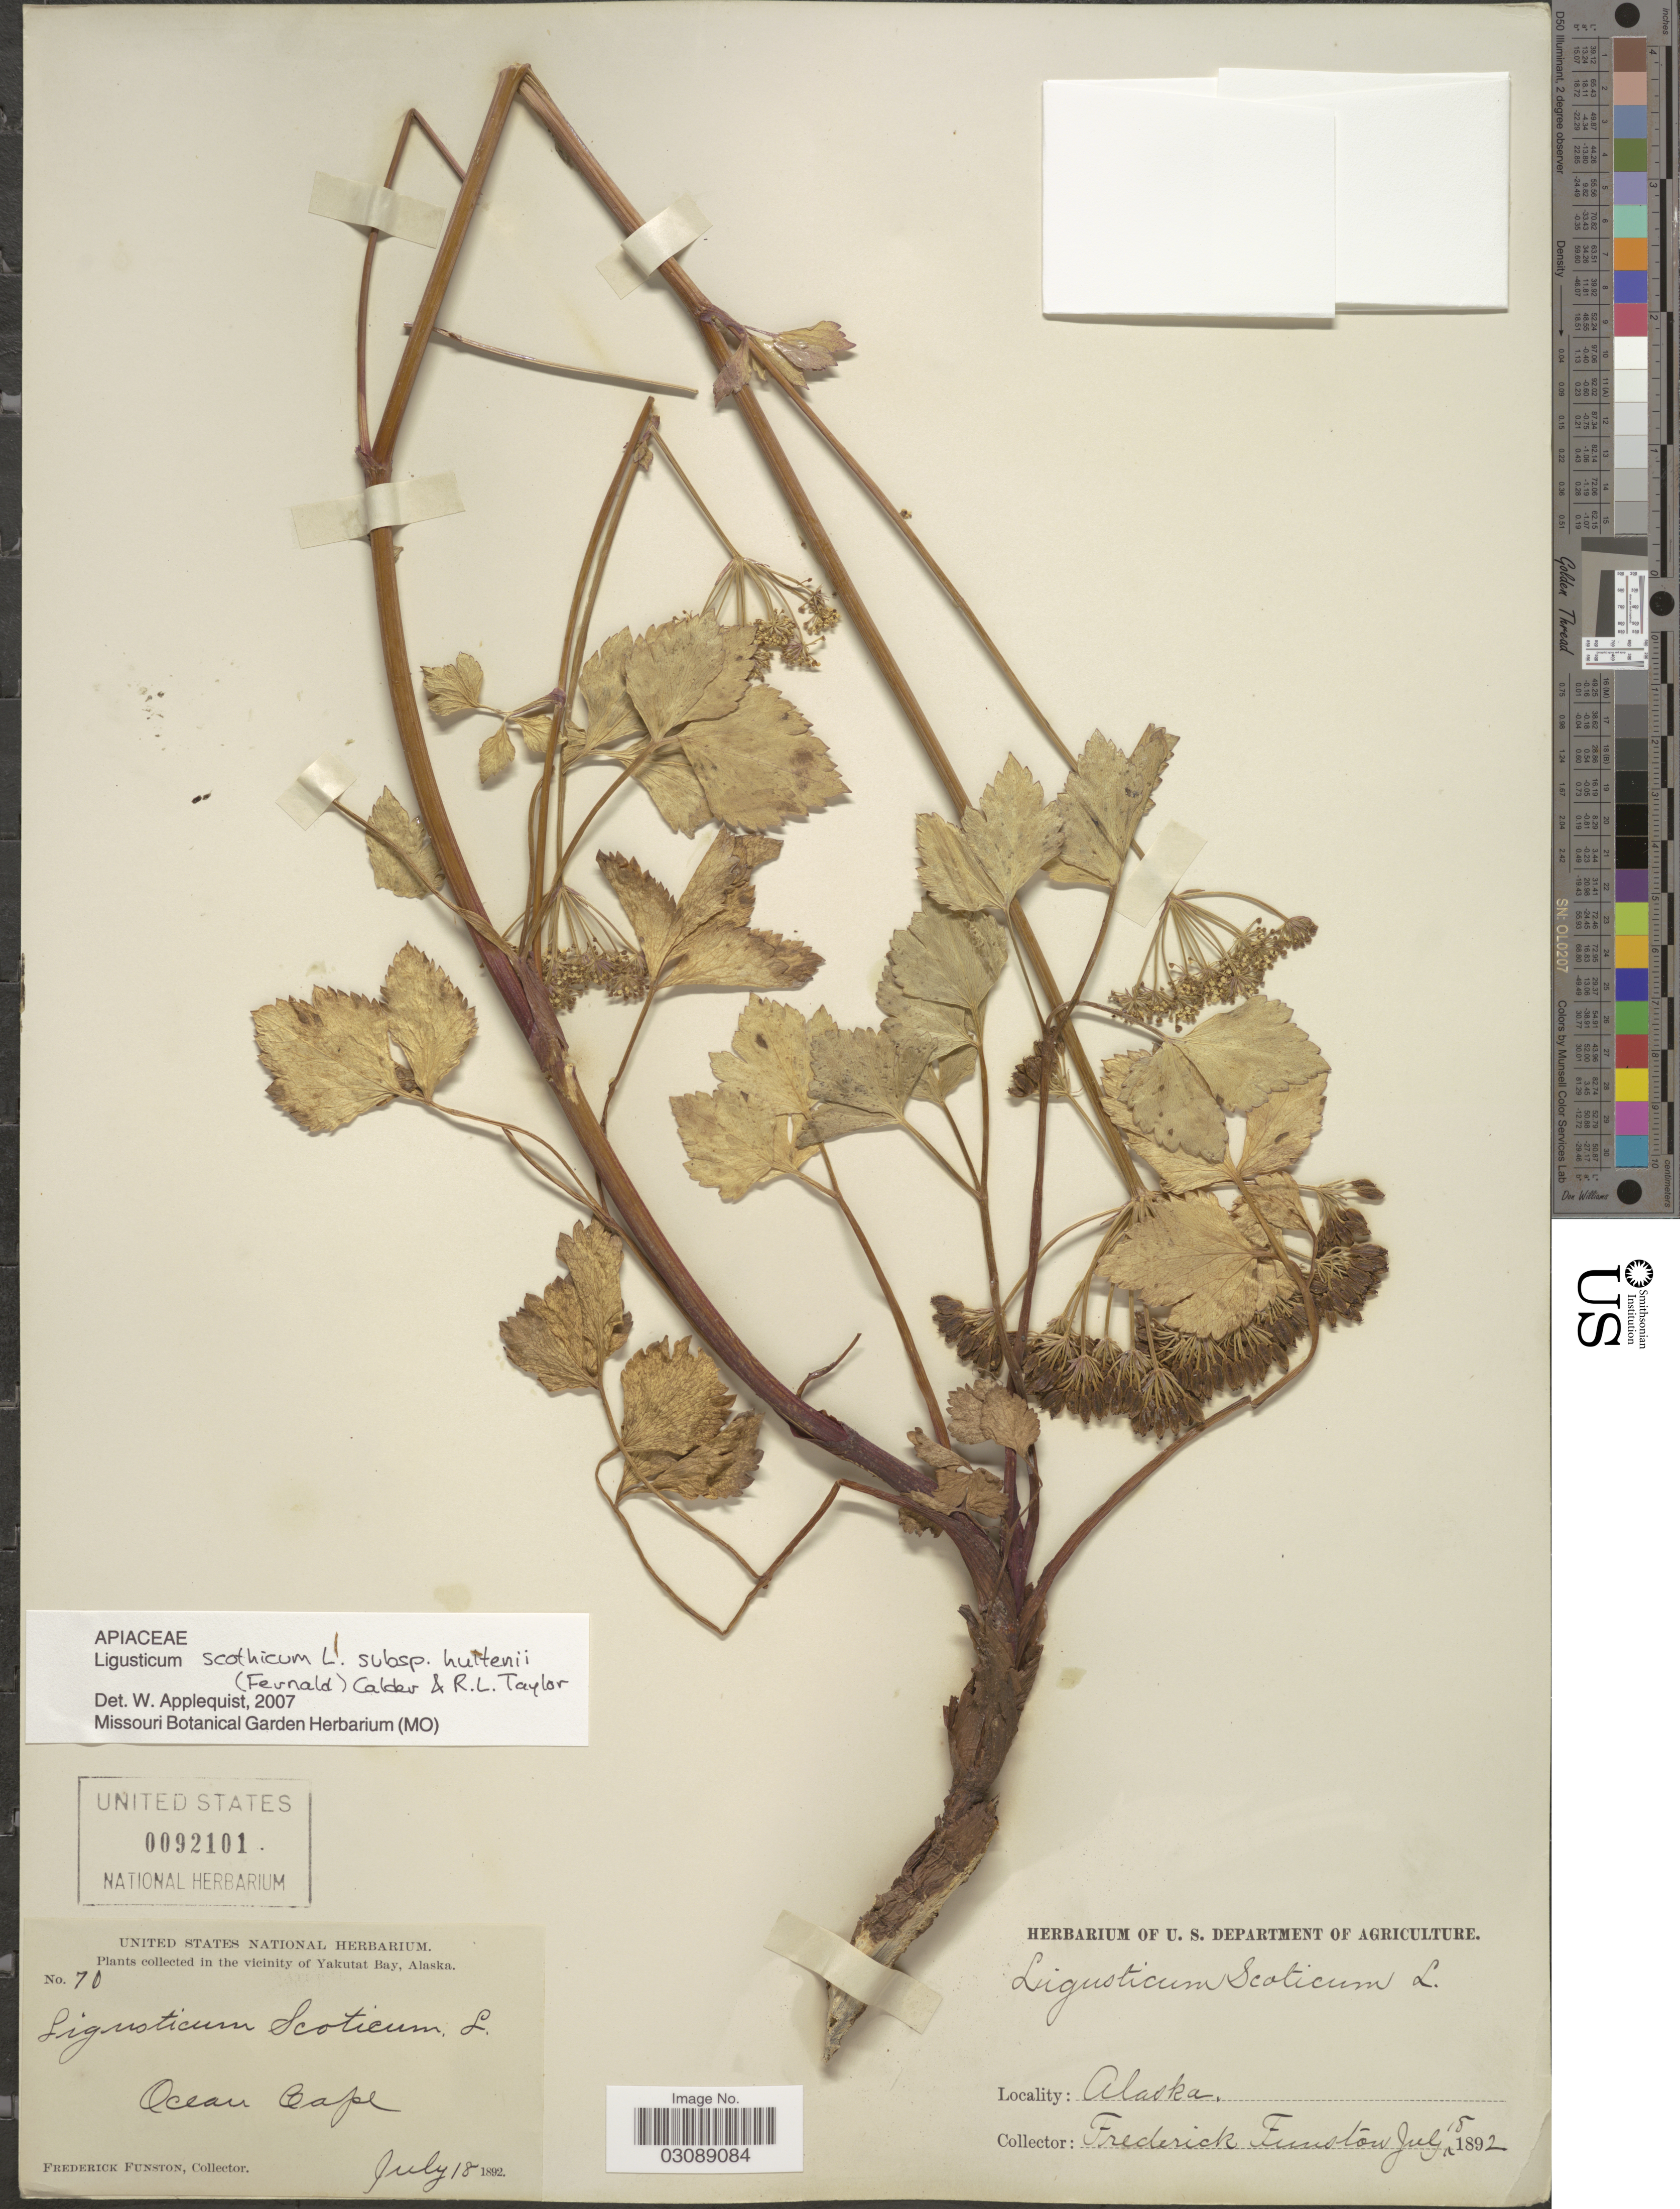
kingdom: Plantae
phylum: Tracheophyta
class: Magnoliopsida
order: Apiales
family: Apiaceae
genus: Ligusticum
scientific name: Ligusticum scoticum subsp. hultenii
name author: (Fernald) Calder & Roy L. Taylor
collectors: F. Funston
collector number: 70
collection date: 1892-07-18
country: United States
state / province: Alaska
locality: In the vicinity of Yakutat Bay, Ocean Cape.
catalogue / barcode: US 92101